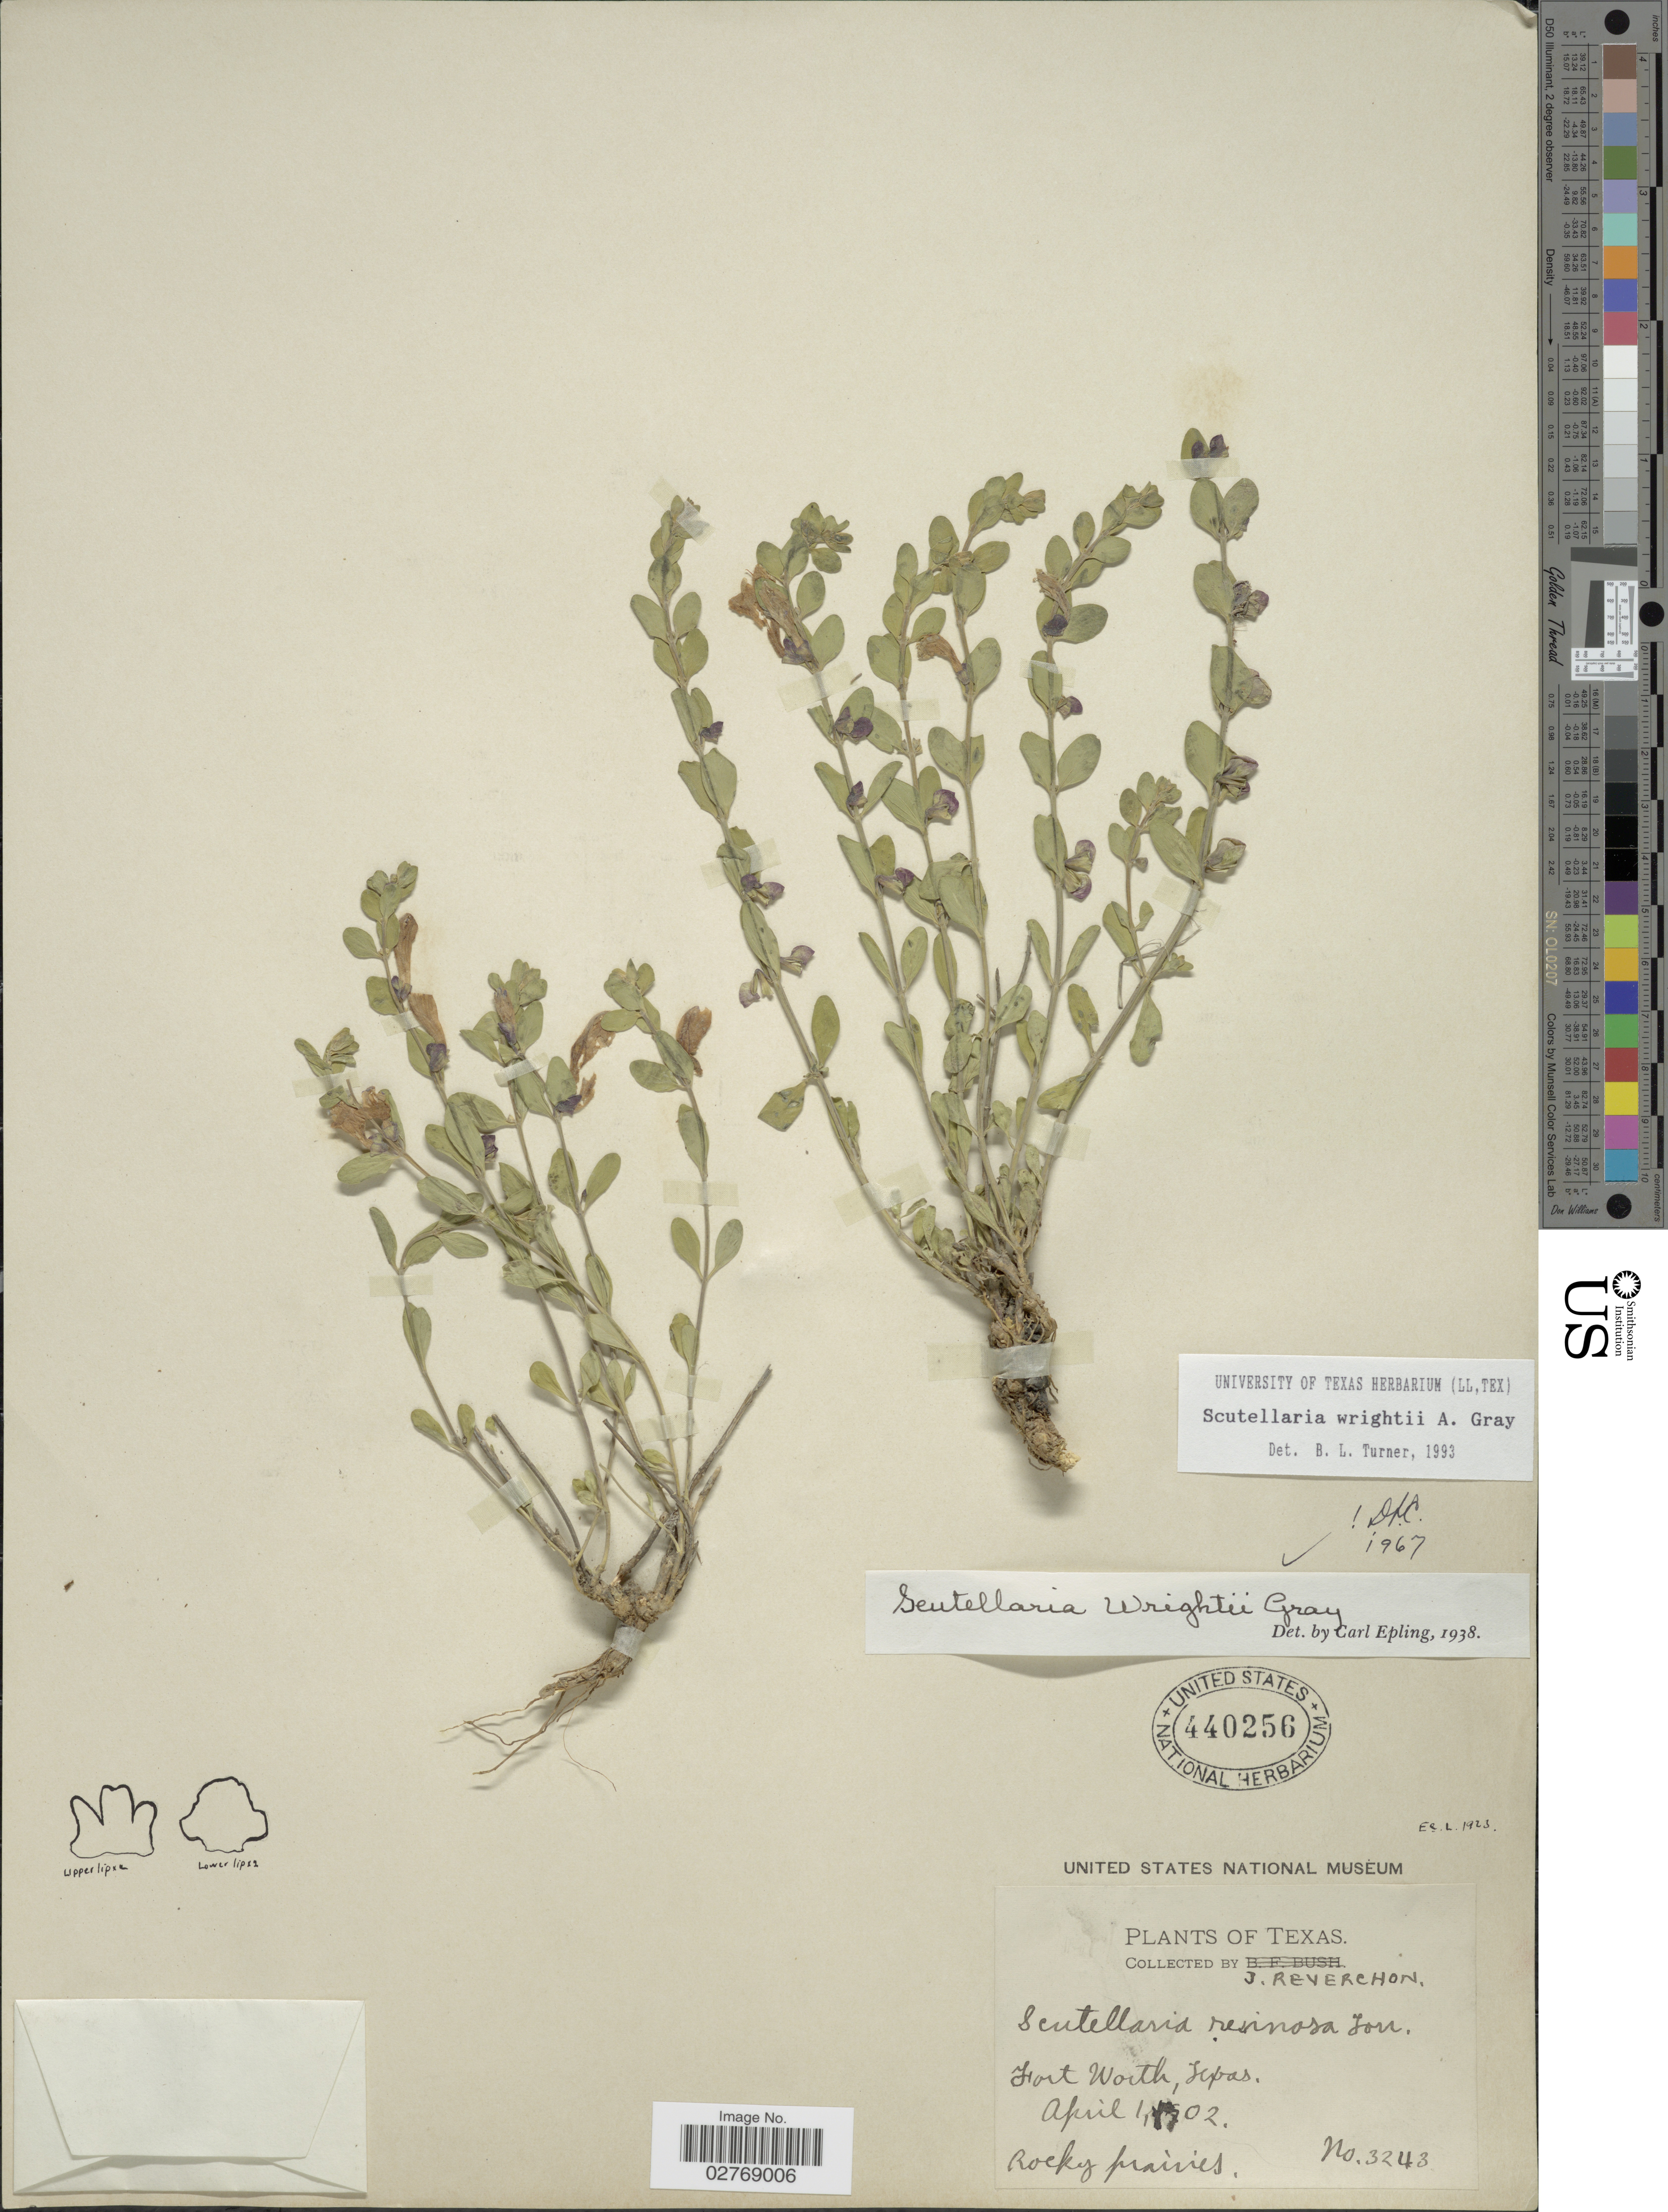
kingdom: Plantae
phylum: Tracheophyta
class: Magnoliopsida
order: Lamiales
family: Lamiaceae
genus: Scutellaria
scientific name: Scutellaria wrightii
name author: A. Gray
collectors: J. Reverchon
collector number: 3243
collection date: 1902-04-01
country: United States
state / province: Texas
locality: Fort Worth.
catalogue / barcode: US 440256